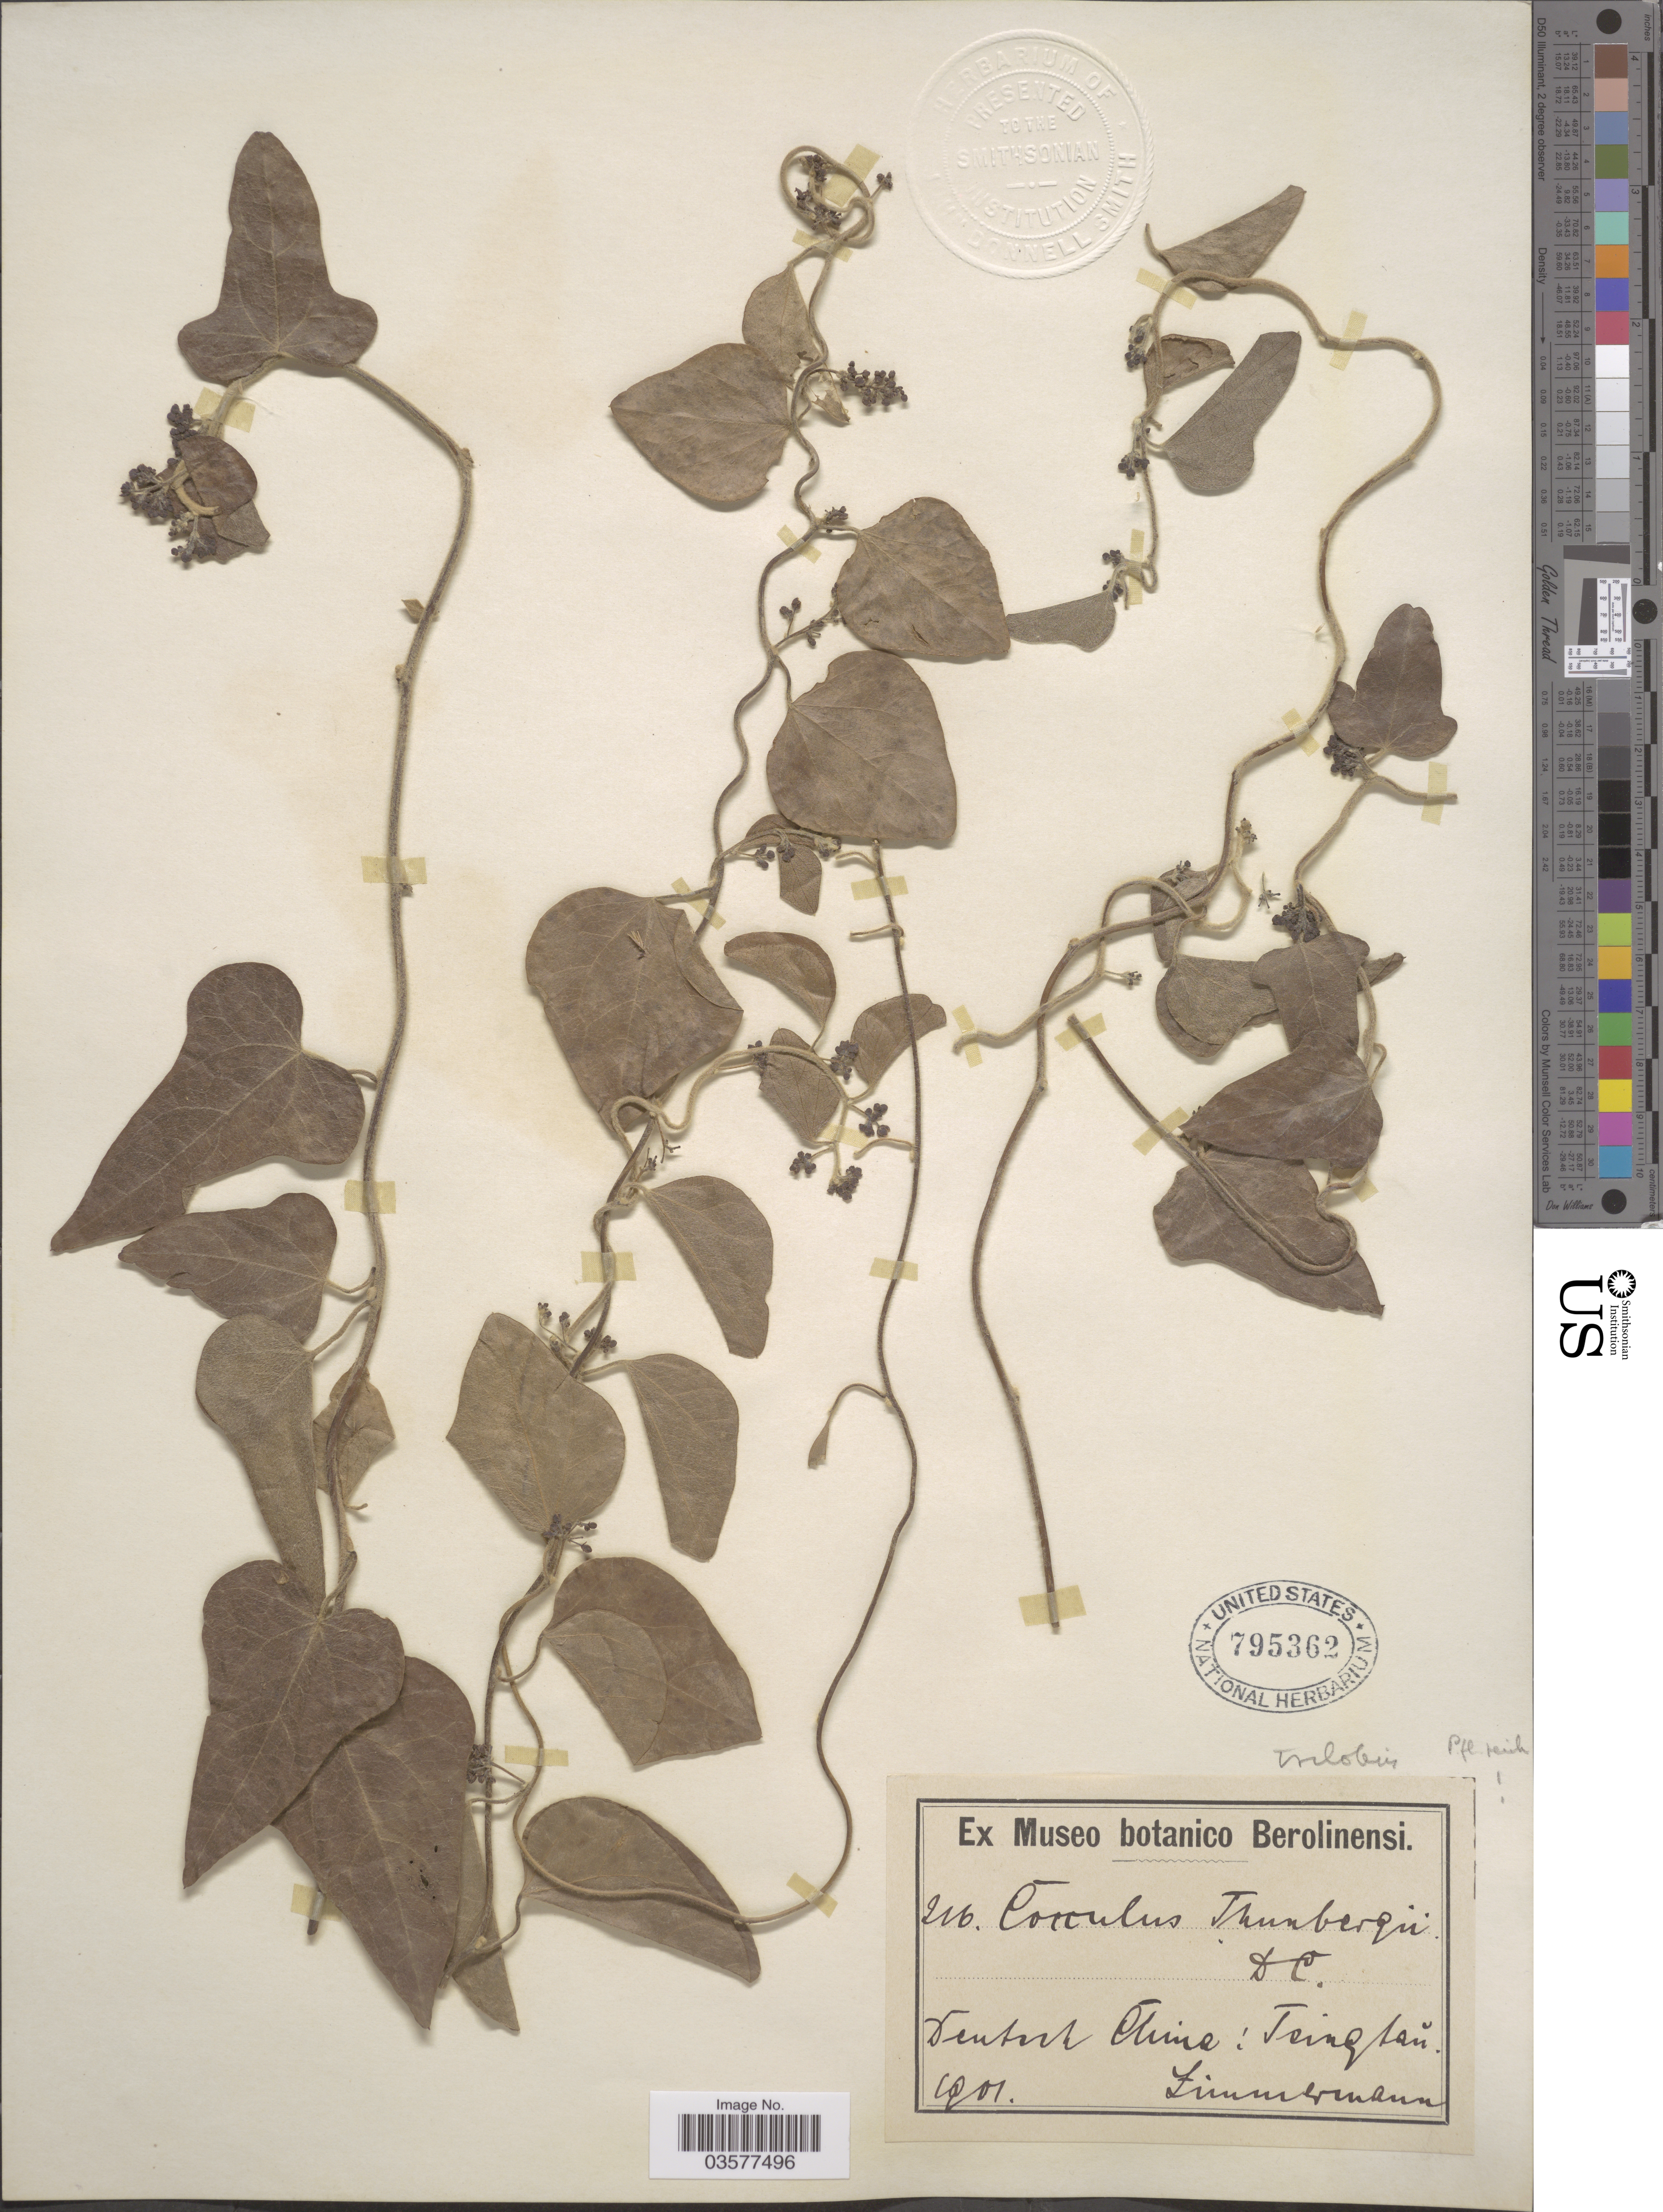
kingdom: Plantae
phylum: Tracheophyta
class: Magnoliopsida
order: Ranunculales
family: Menispermaceae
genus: Cocculus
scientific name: Cocculus orbiculatus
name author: (L.) DC.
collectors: -- Zimmerman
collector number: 216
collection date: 1901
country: China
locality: Deutsch China: Tsingtao.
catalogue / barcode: US 795362